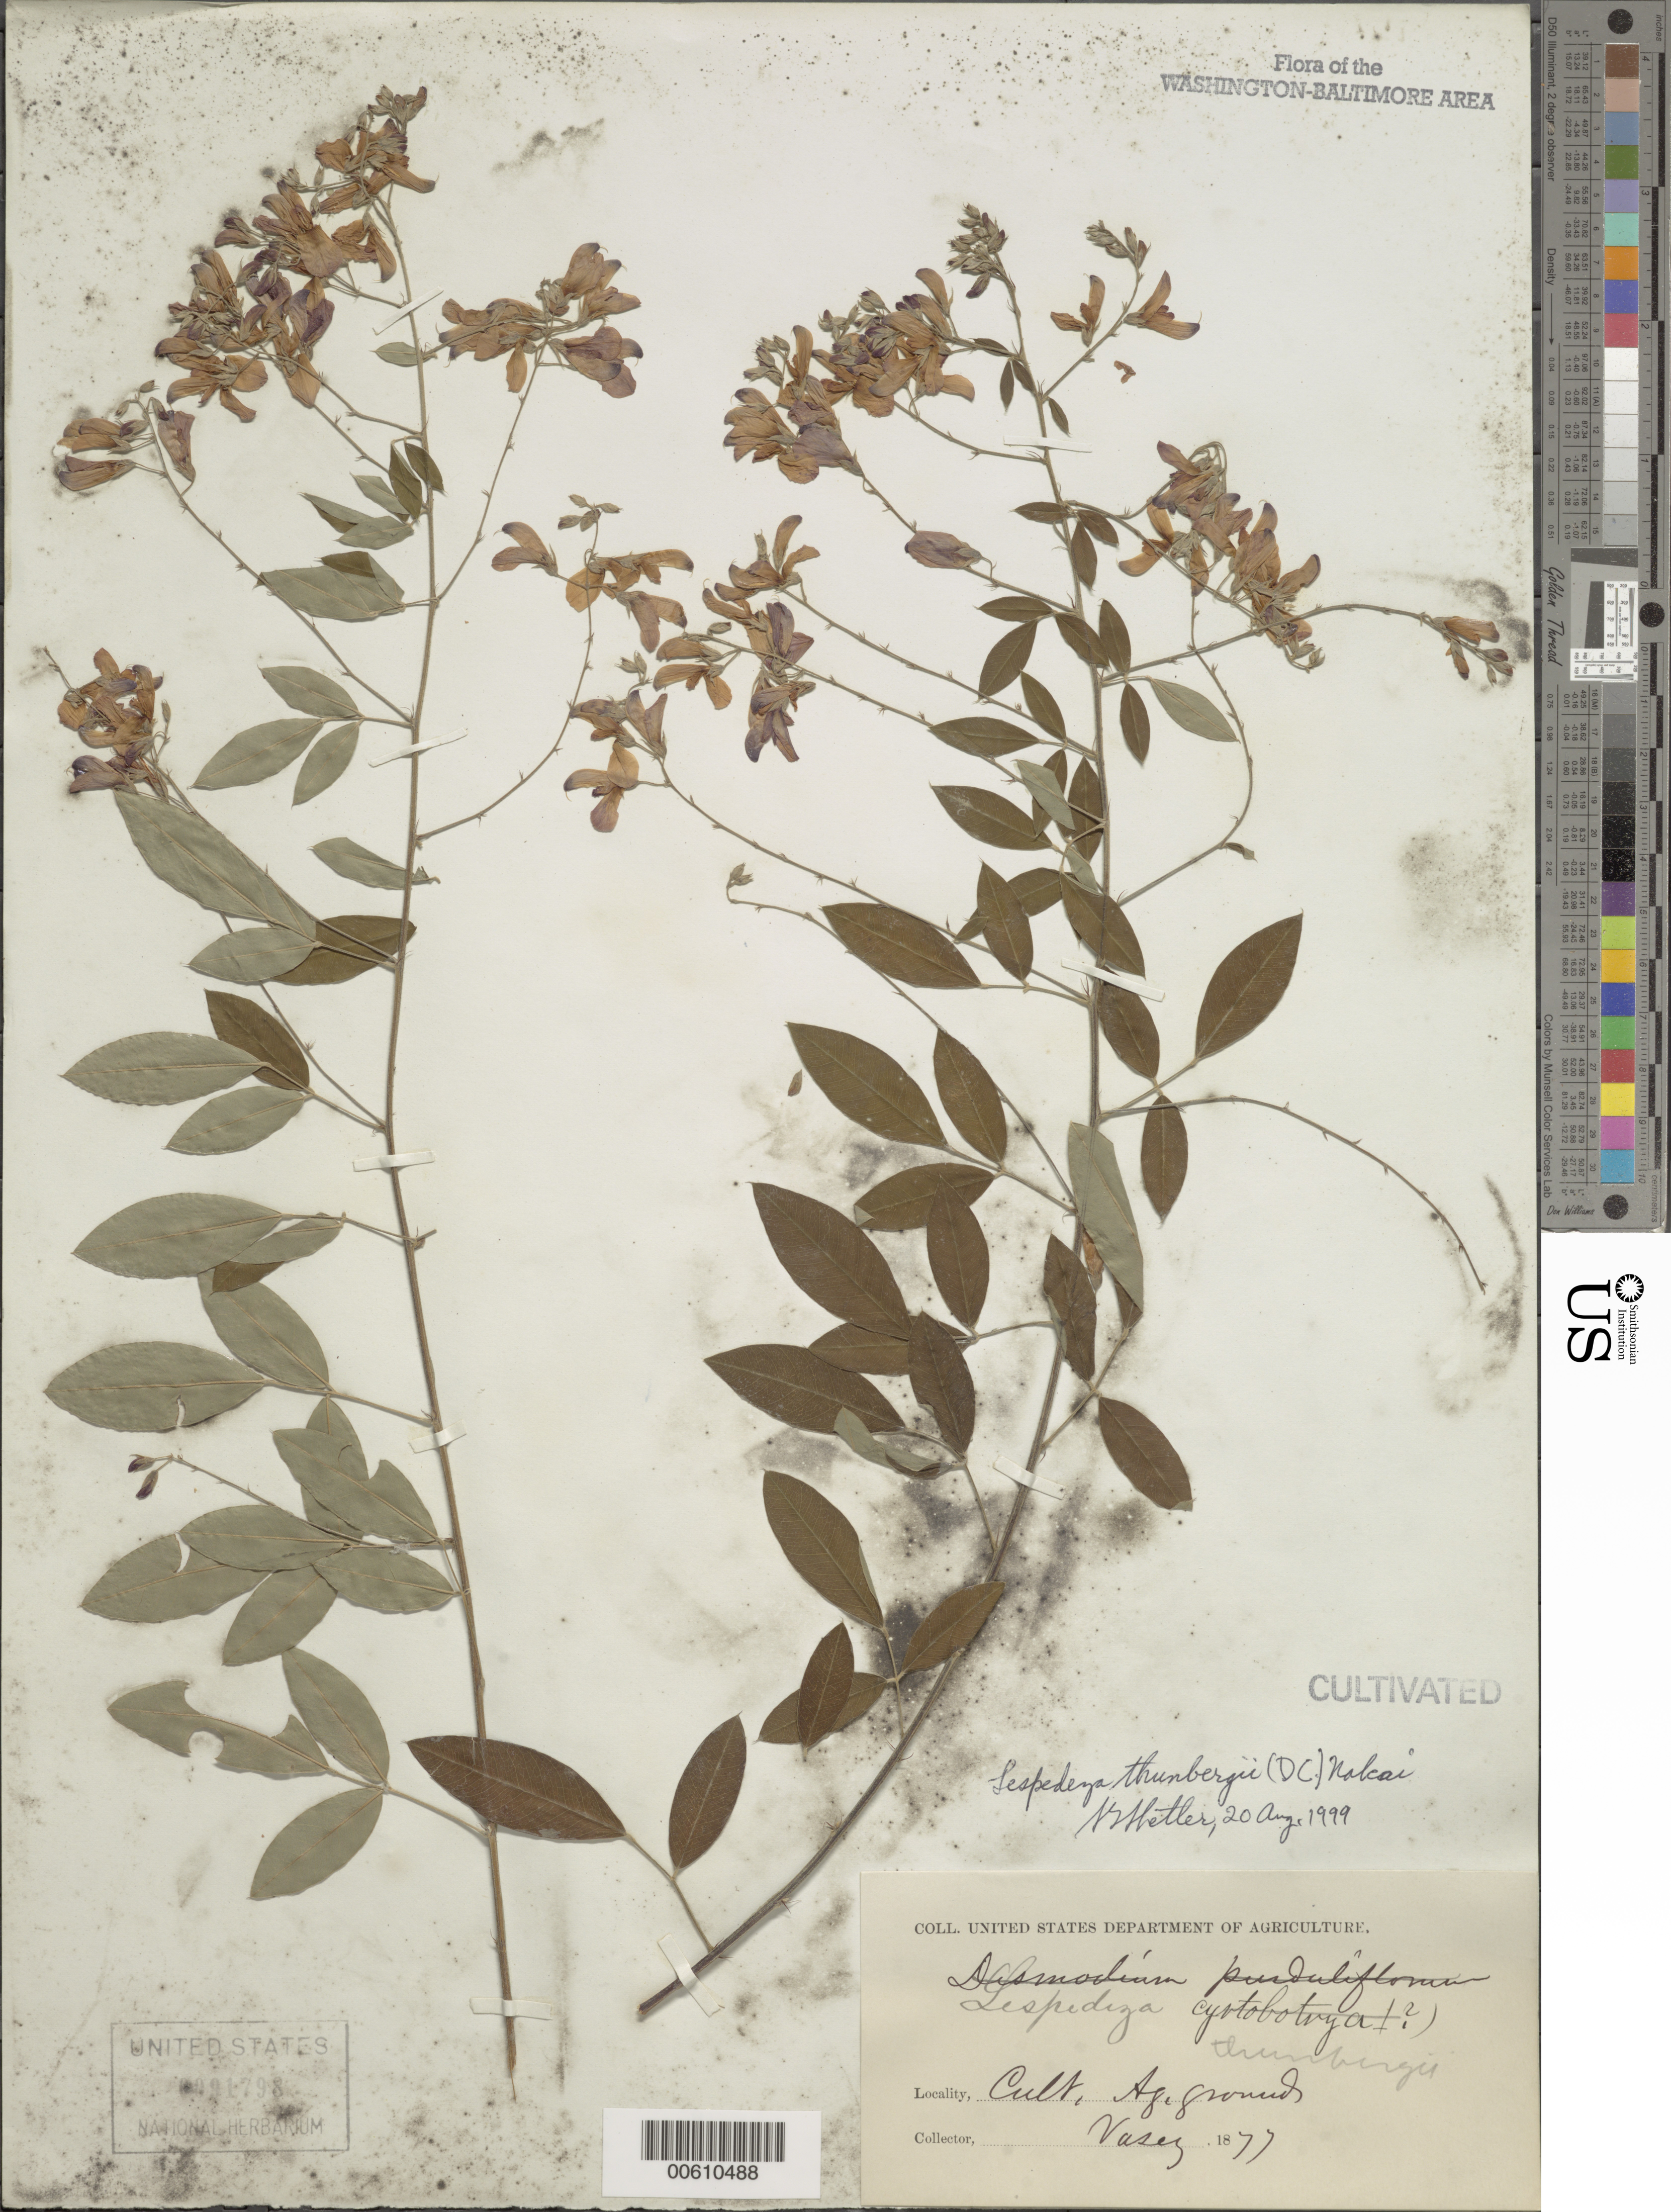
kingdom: Plantae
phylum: Tracheophyta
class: Magnoliopsida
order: Fabales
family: Fabaceae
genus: Lespedeza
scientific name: Lespedeza thunbergii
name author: (DC.) Nakai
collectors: G. Vasey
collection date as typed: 1877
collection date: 1877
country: United States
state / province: District of Columbia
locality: Washington DC area, Agr. grounds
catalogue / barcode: US 91798